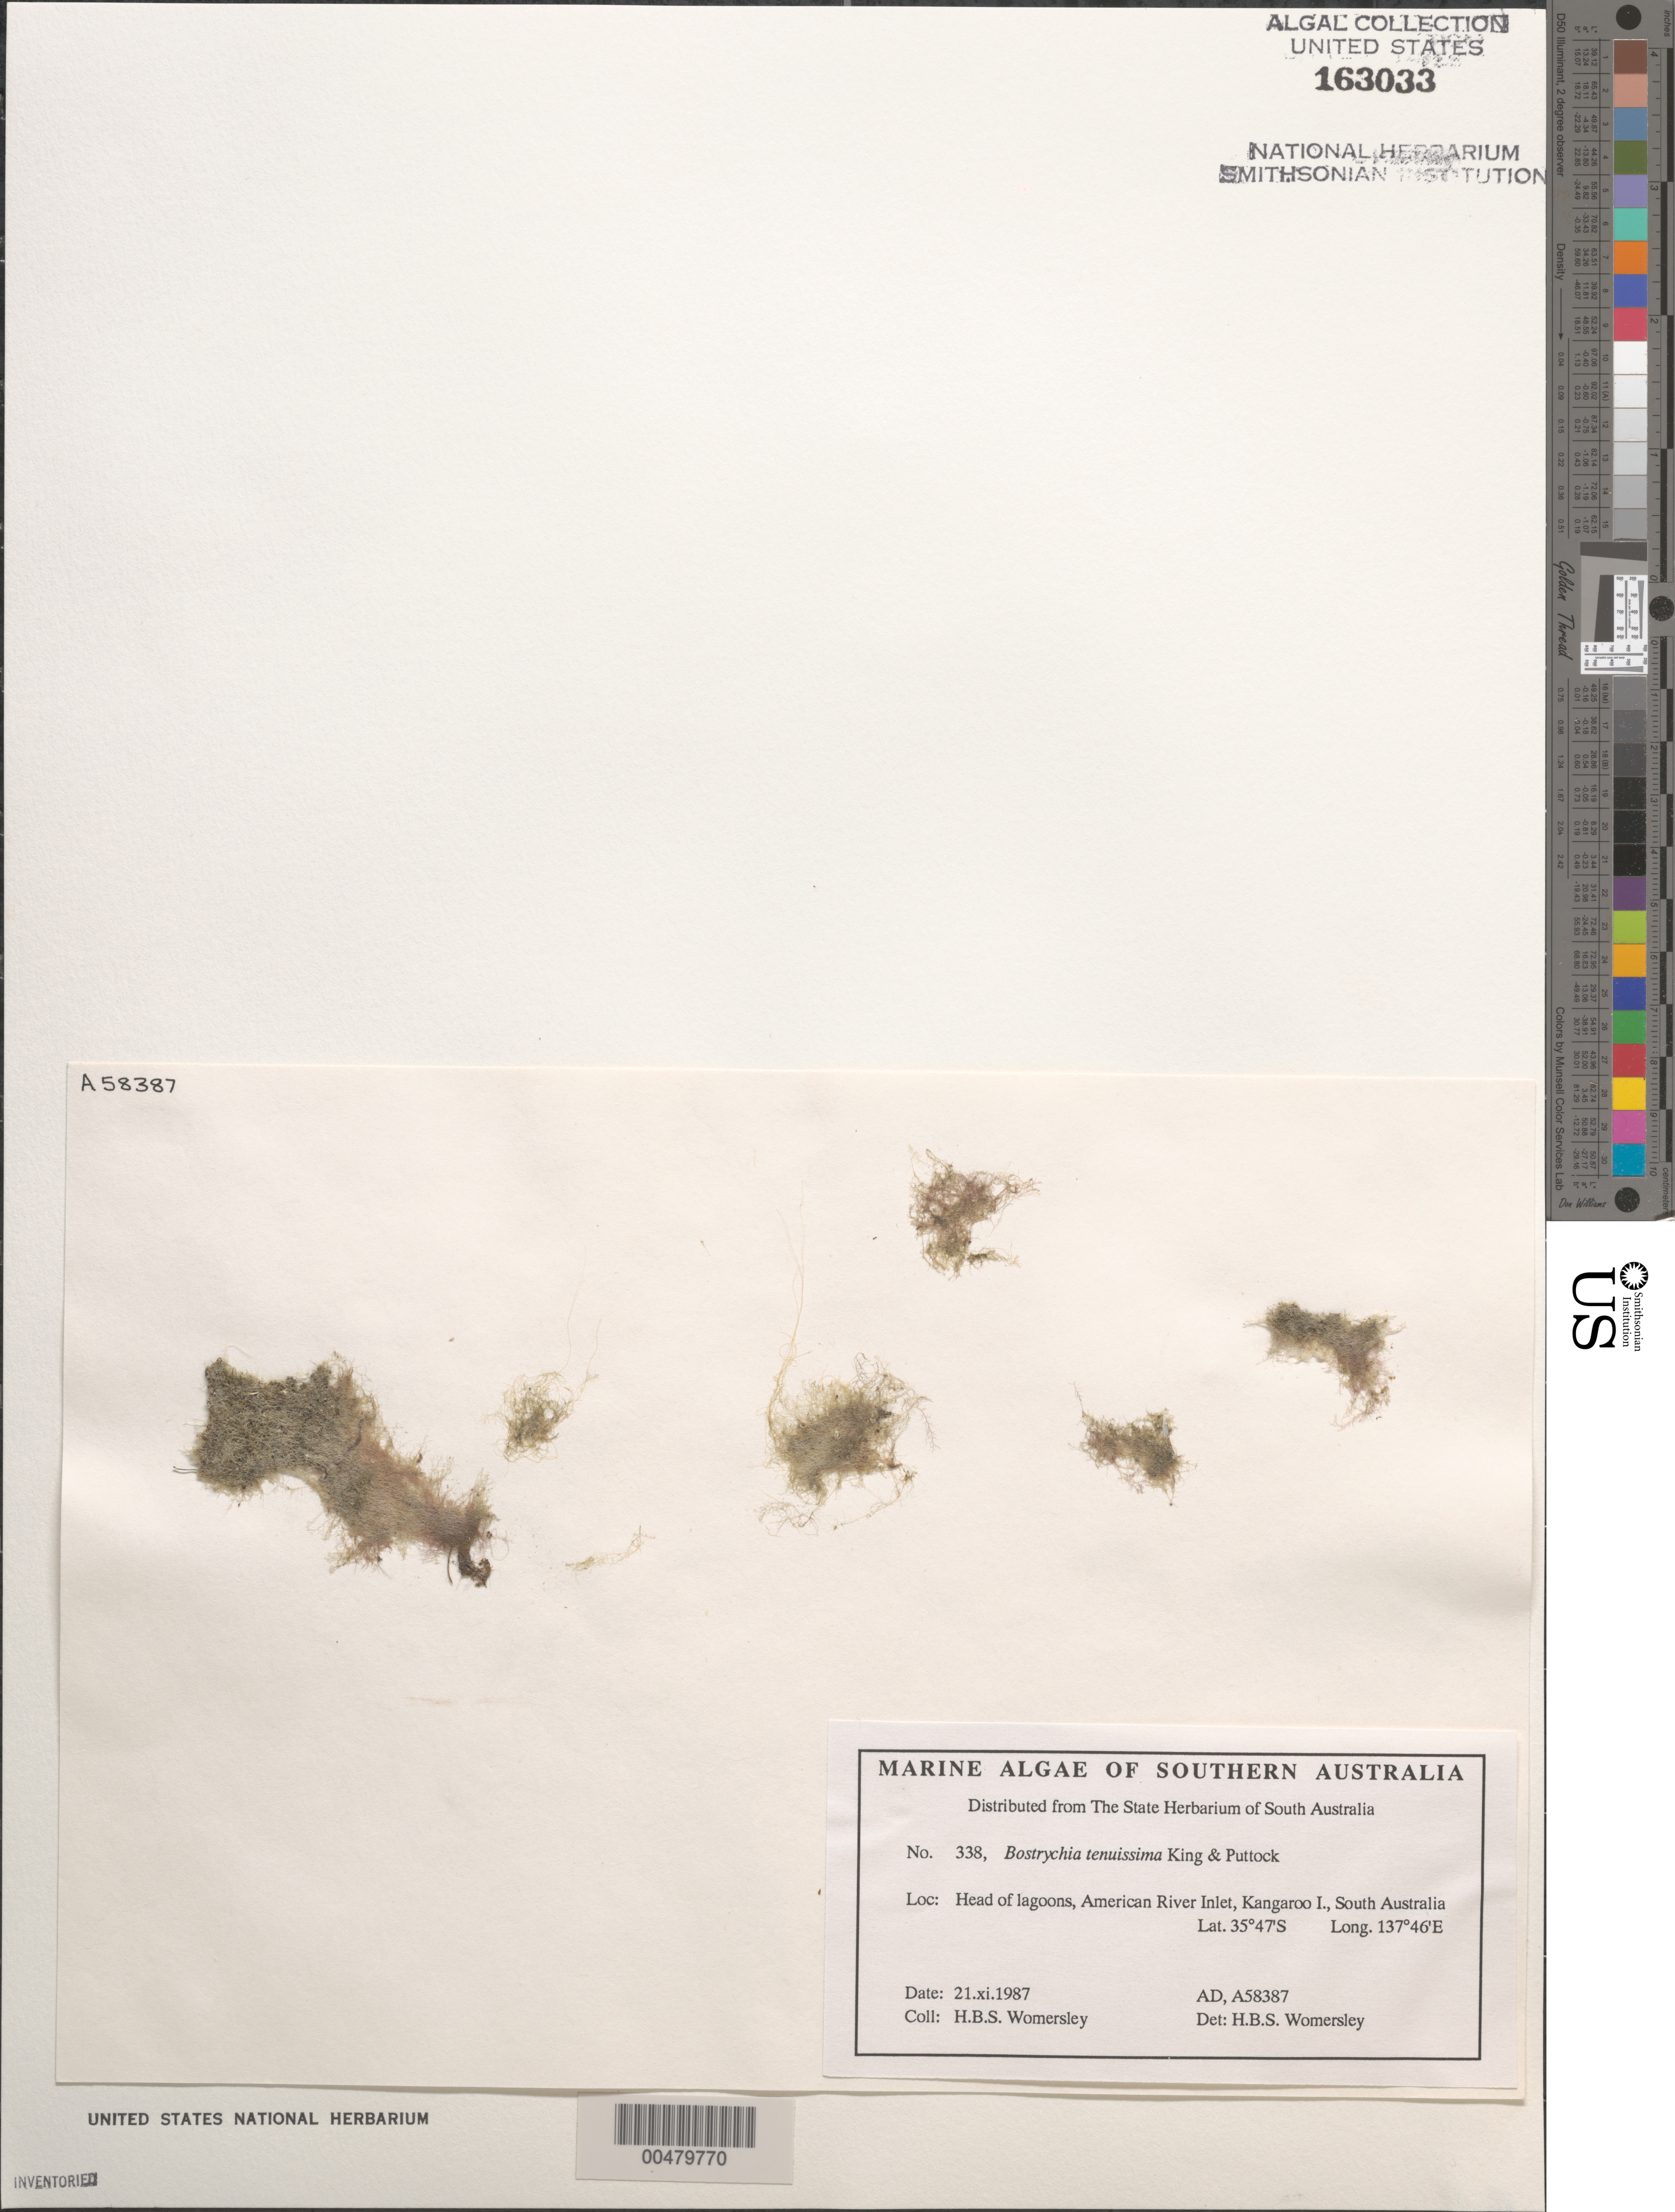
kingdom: Plantae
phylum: Rhodophyta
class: Florideophyceae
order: Ceramiales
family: Rhodomelaceae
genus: Bostrychia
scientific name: Bostrychia tenuissima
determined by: Womersley, H. B. S.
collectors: H. B. S. Womersley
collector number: Ad A58387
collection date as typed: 21 Nov 1987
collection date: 1987-11-21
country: Australia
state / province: South Australia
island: Kangaroo Island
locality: American River Inlet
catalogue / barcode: US 163033